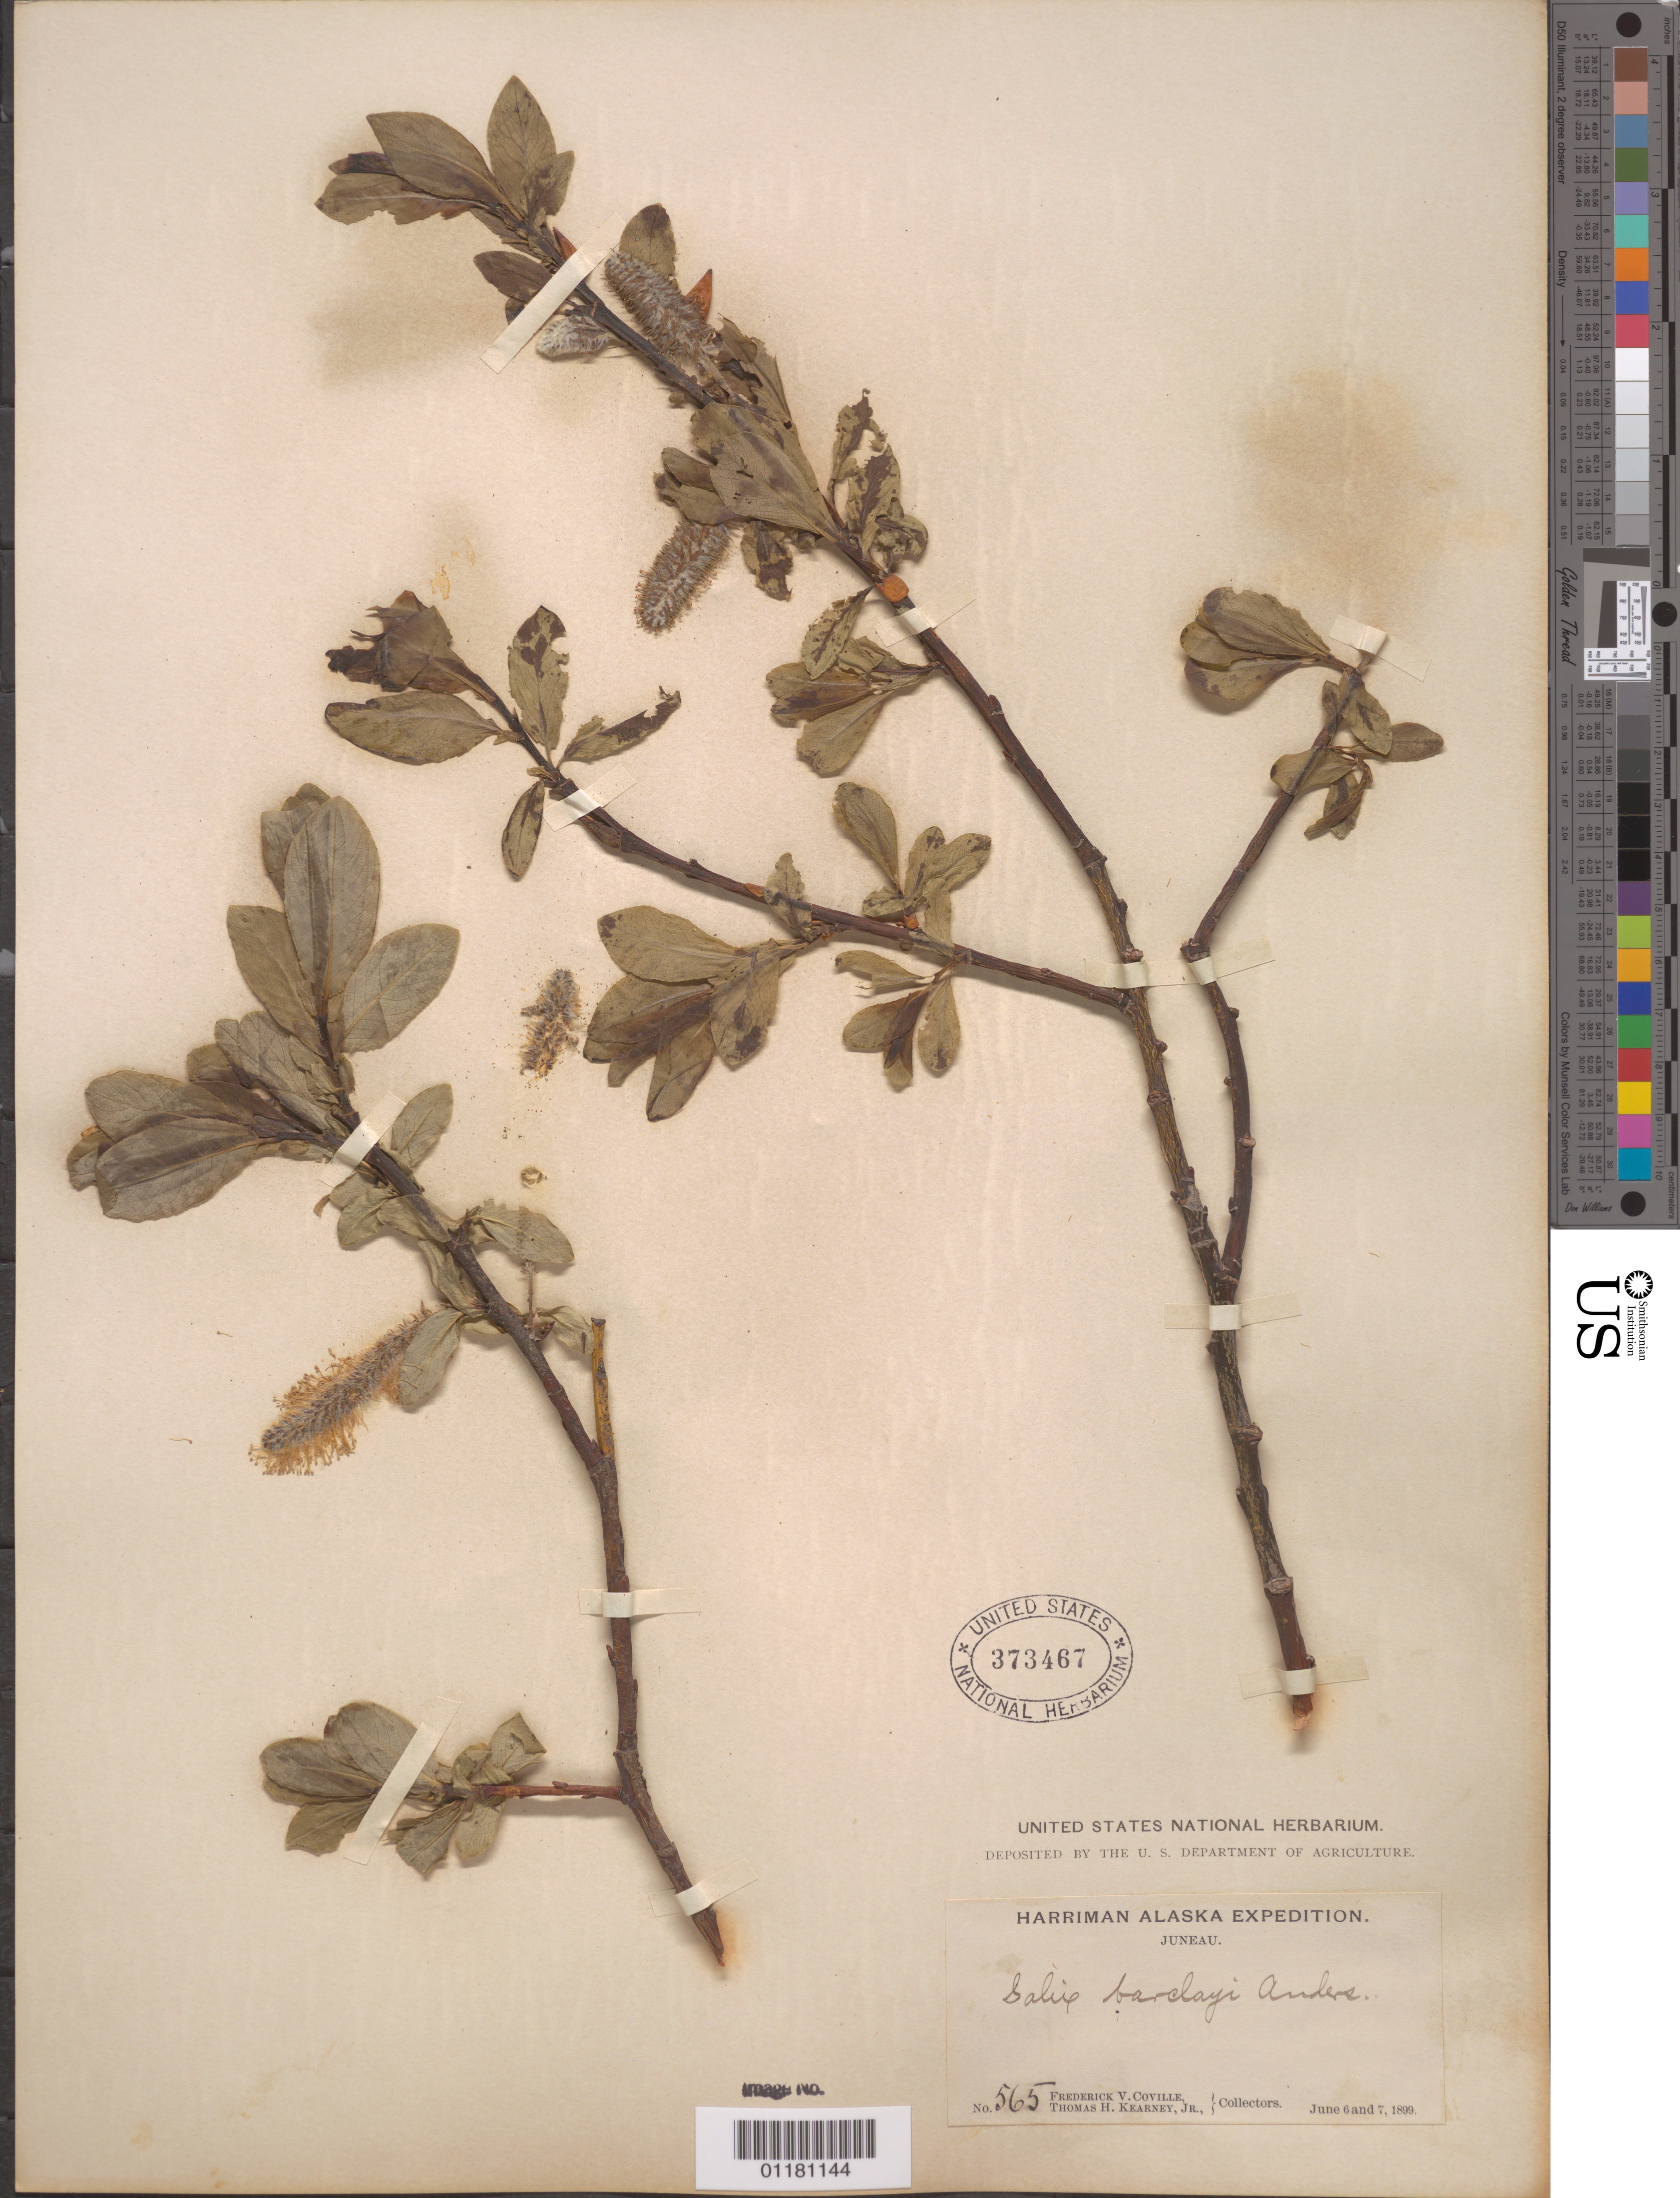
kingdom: Plantae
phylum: Tracheophyta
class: Magnoliopsida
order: Malpighiales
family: Salicaceae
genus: Salix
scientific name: Salix barclayi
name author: Andersson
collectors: F. V. Coville & T. H. Kearney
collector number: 565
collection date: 1899-06-06/1899-06-07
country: United States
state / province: Alaska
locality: Juneau.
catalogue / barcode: US 373467